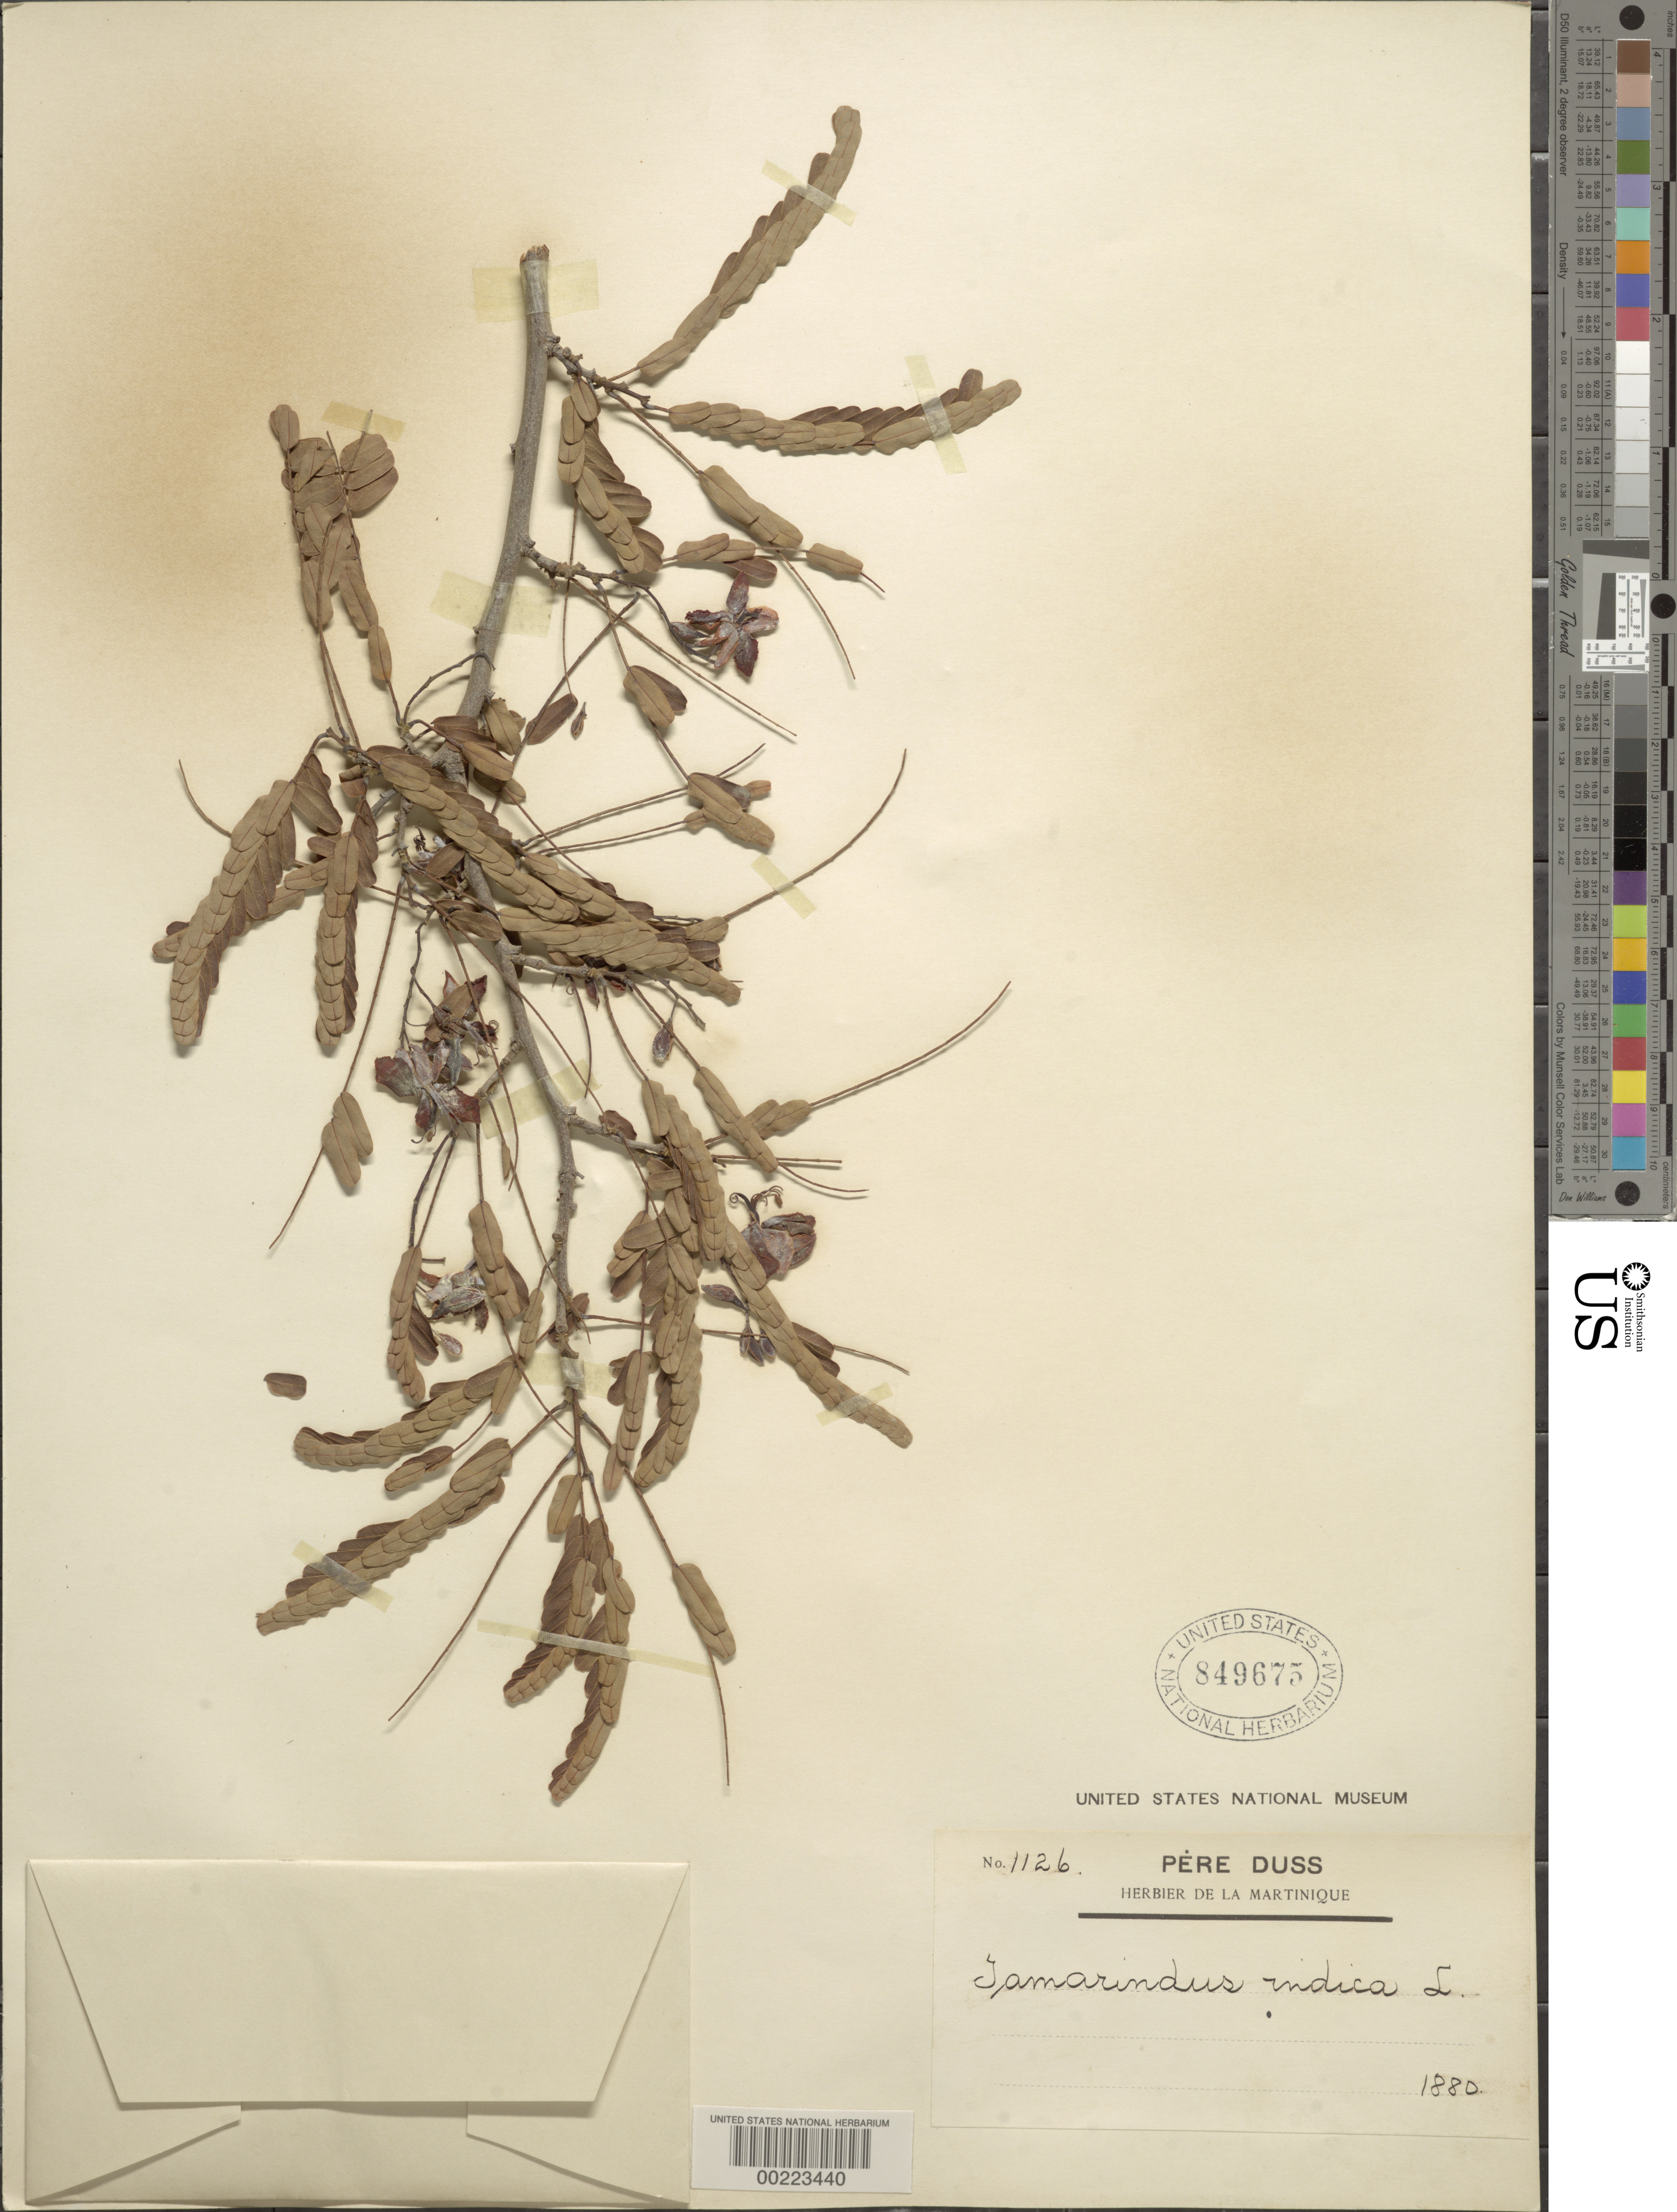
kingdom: Plantae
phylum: Tracheophyta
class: Magnoliopsida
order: Fabales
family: Fabaceae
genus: Tamarindus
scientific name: Tamarindus indica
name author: L.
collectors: Père Duss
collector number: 1126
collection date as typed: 1880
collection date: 1880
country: Martinique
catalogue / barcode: US 849675